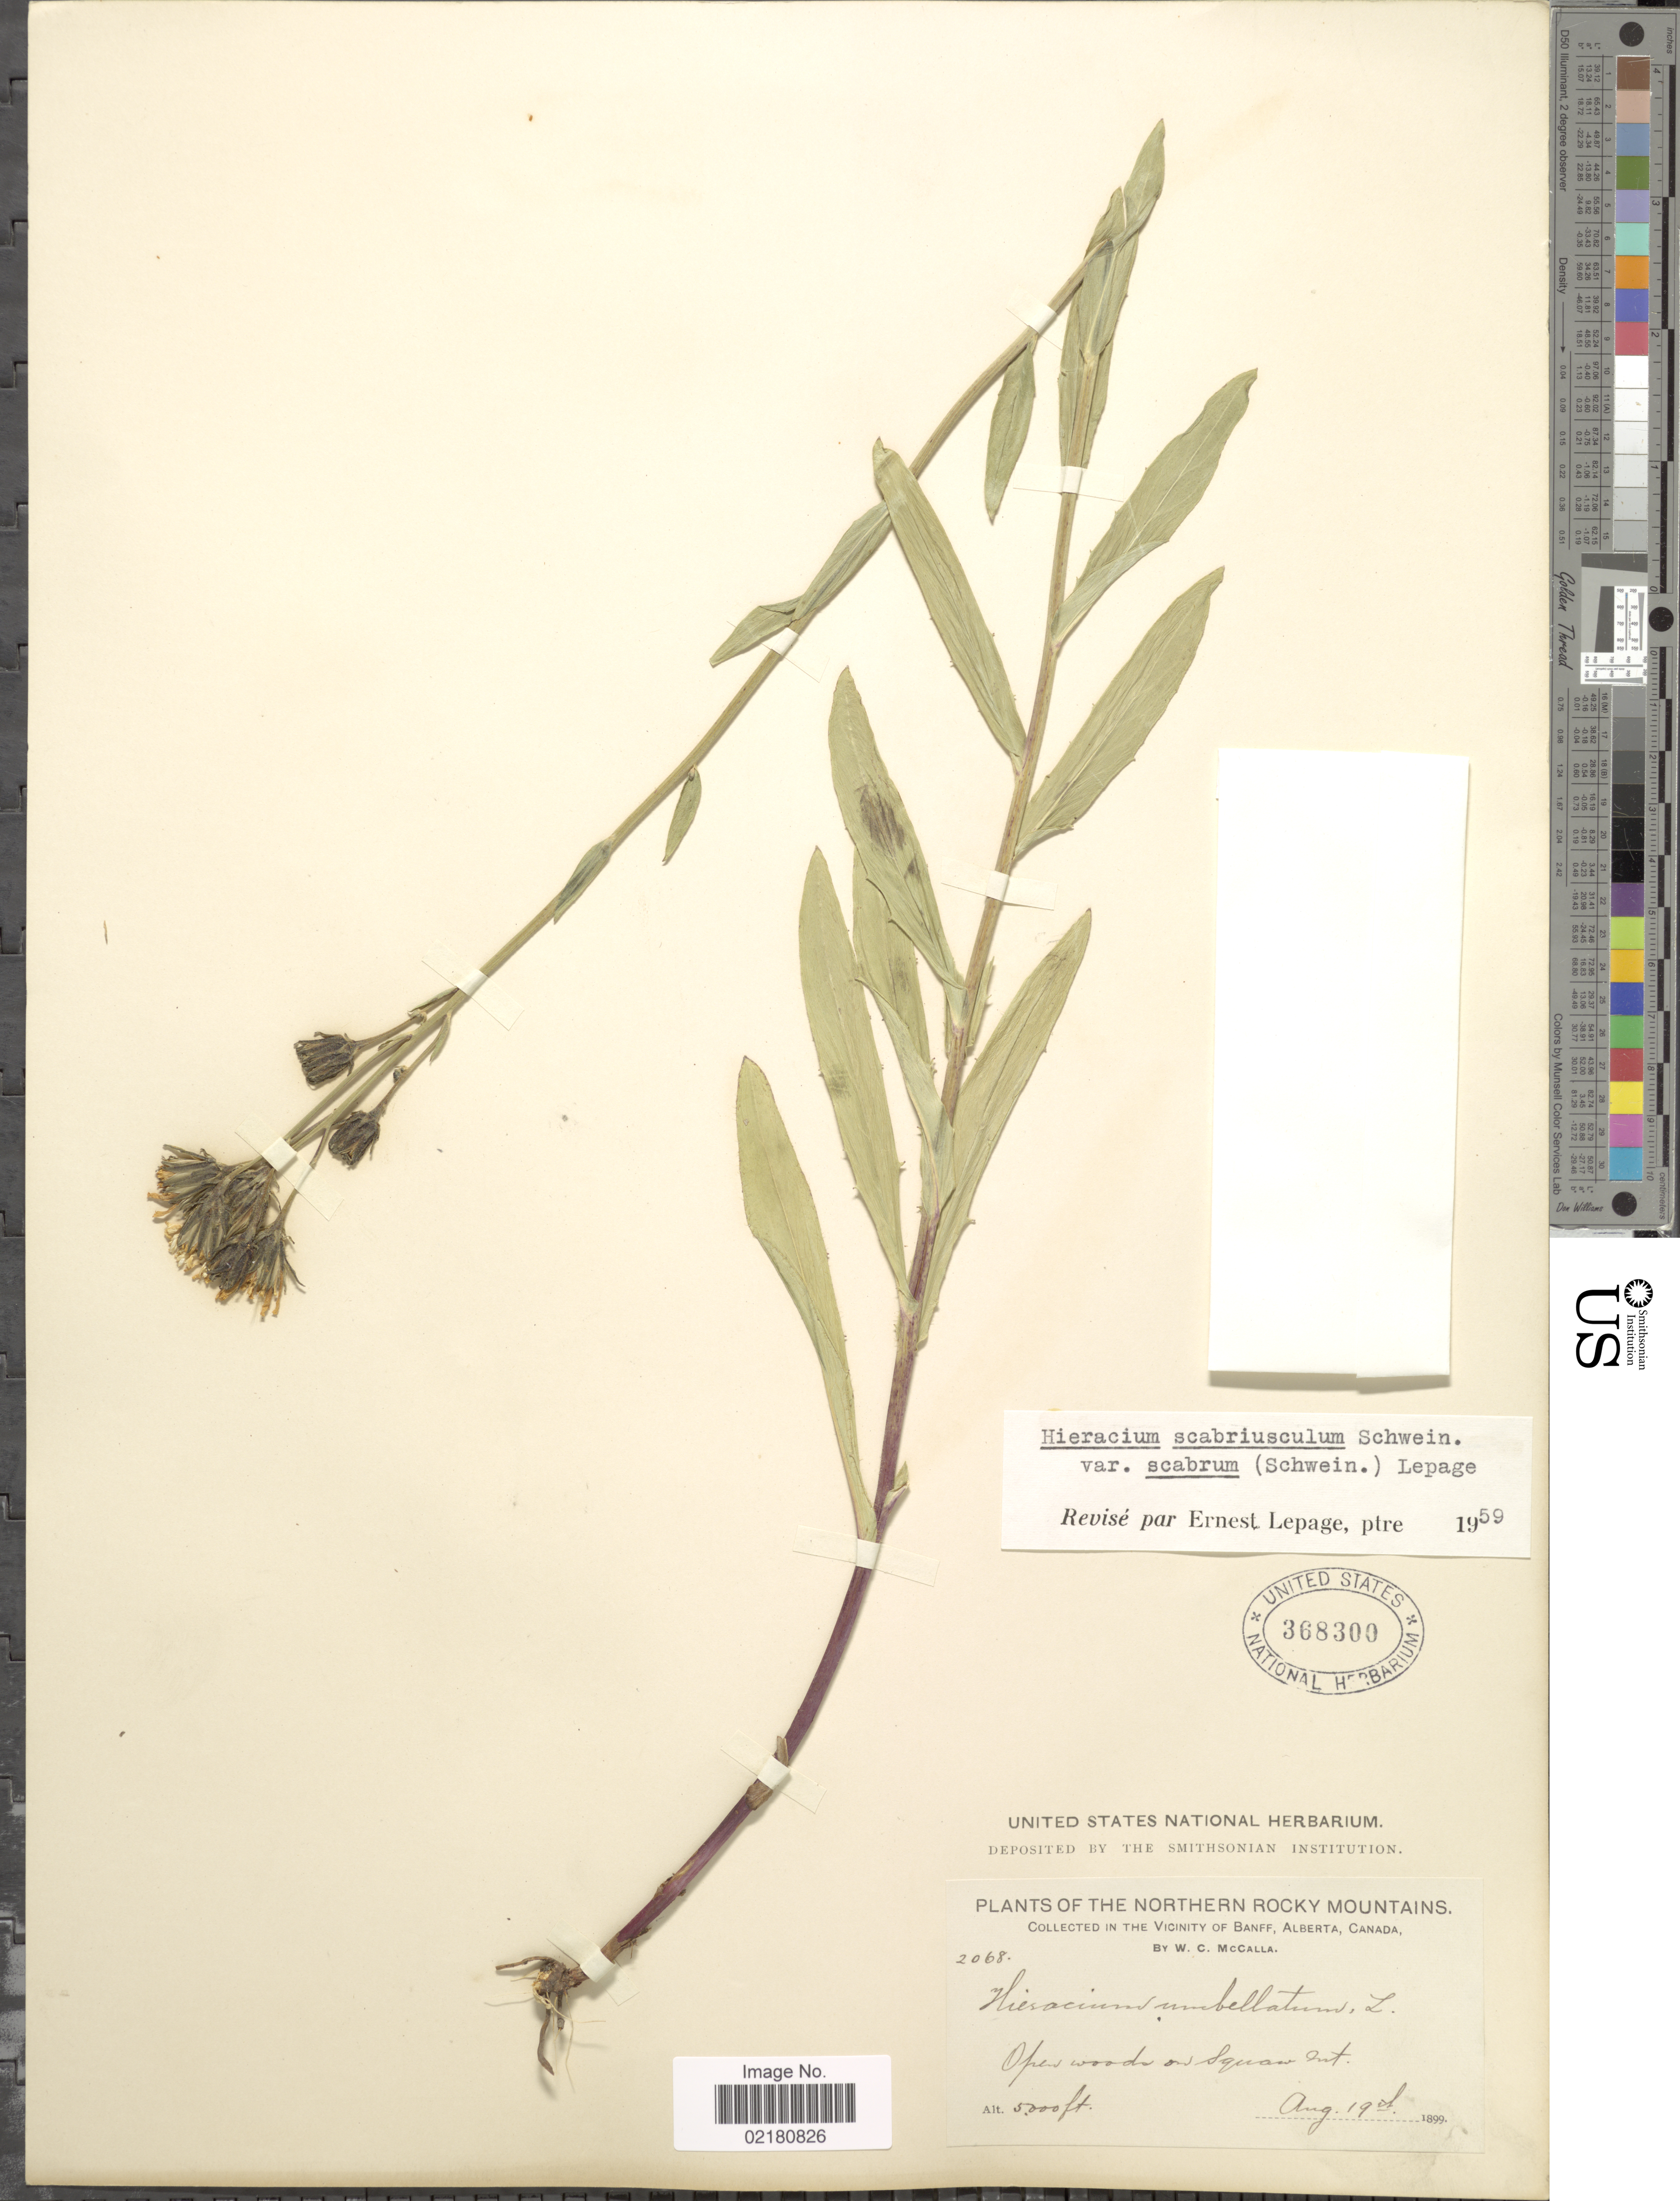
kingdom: Plantae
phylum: Tracheophyta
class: Magnoliopsida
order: Asterales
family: Asteraceae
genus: Hieracium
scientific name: Hieracium umbellatum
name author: L.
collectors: W. McCalla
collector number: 2068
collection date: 1899-08-19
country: Canada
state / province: Alberta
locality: Northern Rocky Mountains. Collected in the vicinity of BANFF, ABERTA, CANADA. Open wood on square str..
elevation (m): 152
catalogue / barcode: US 368300